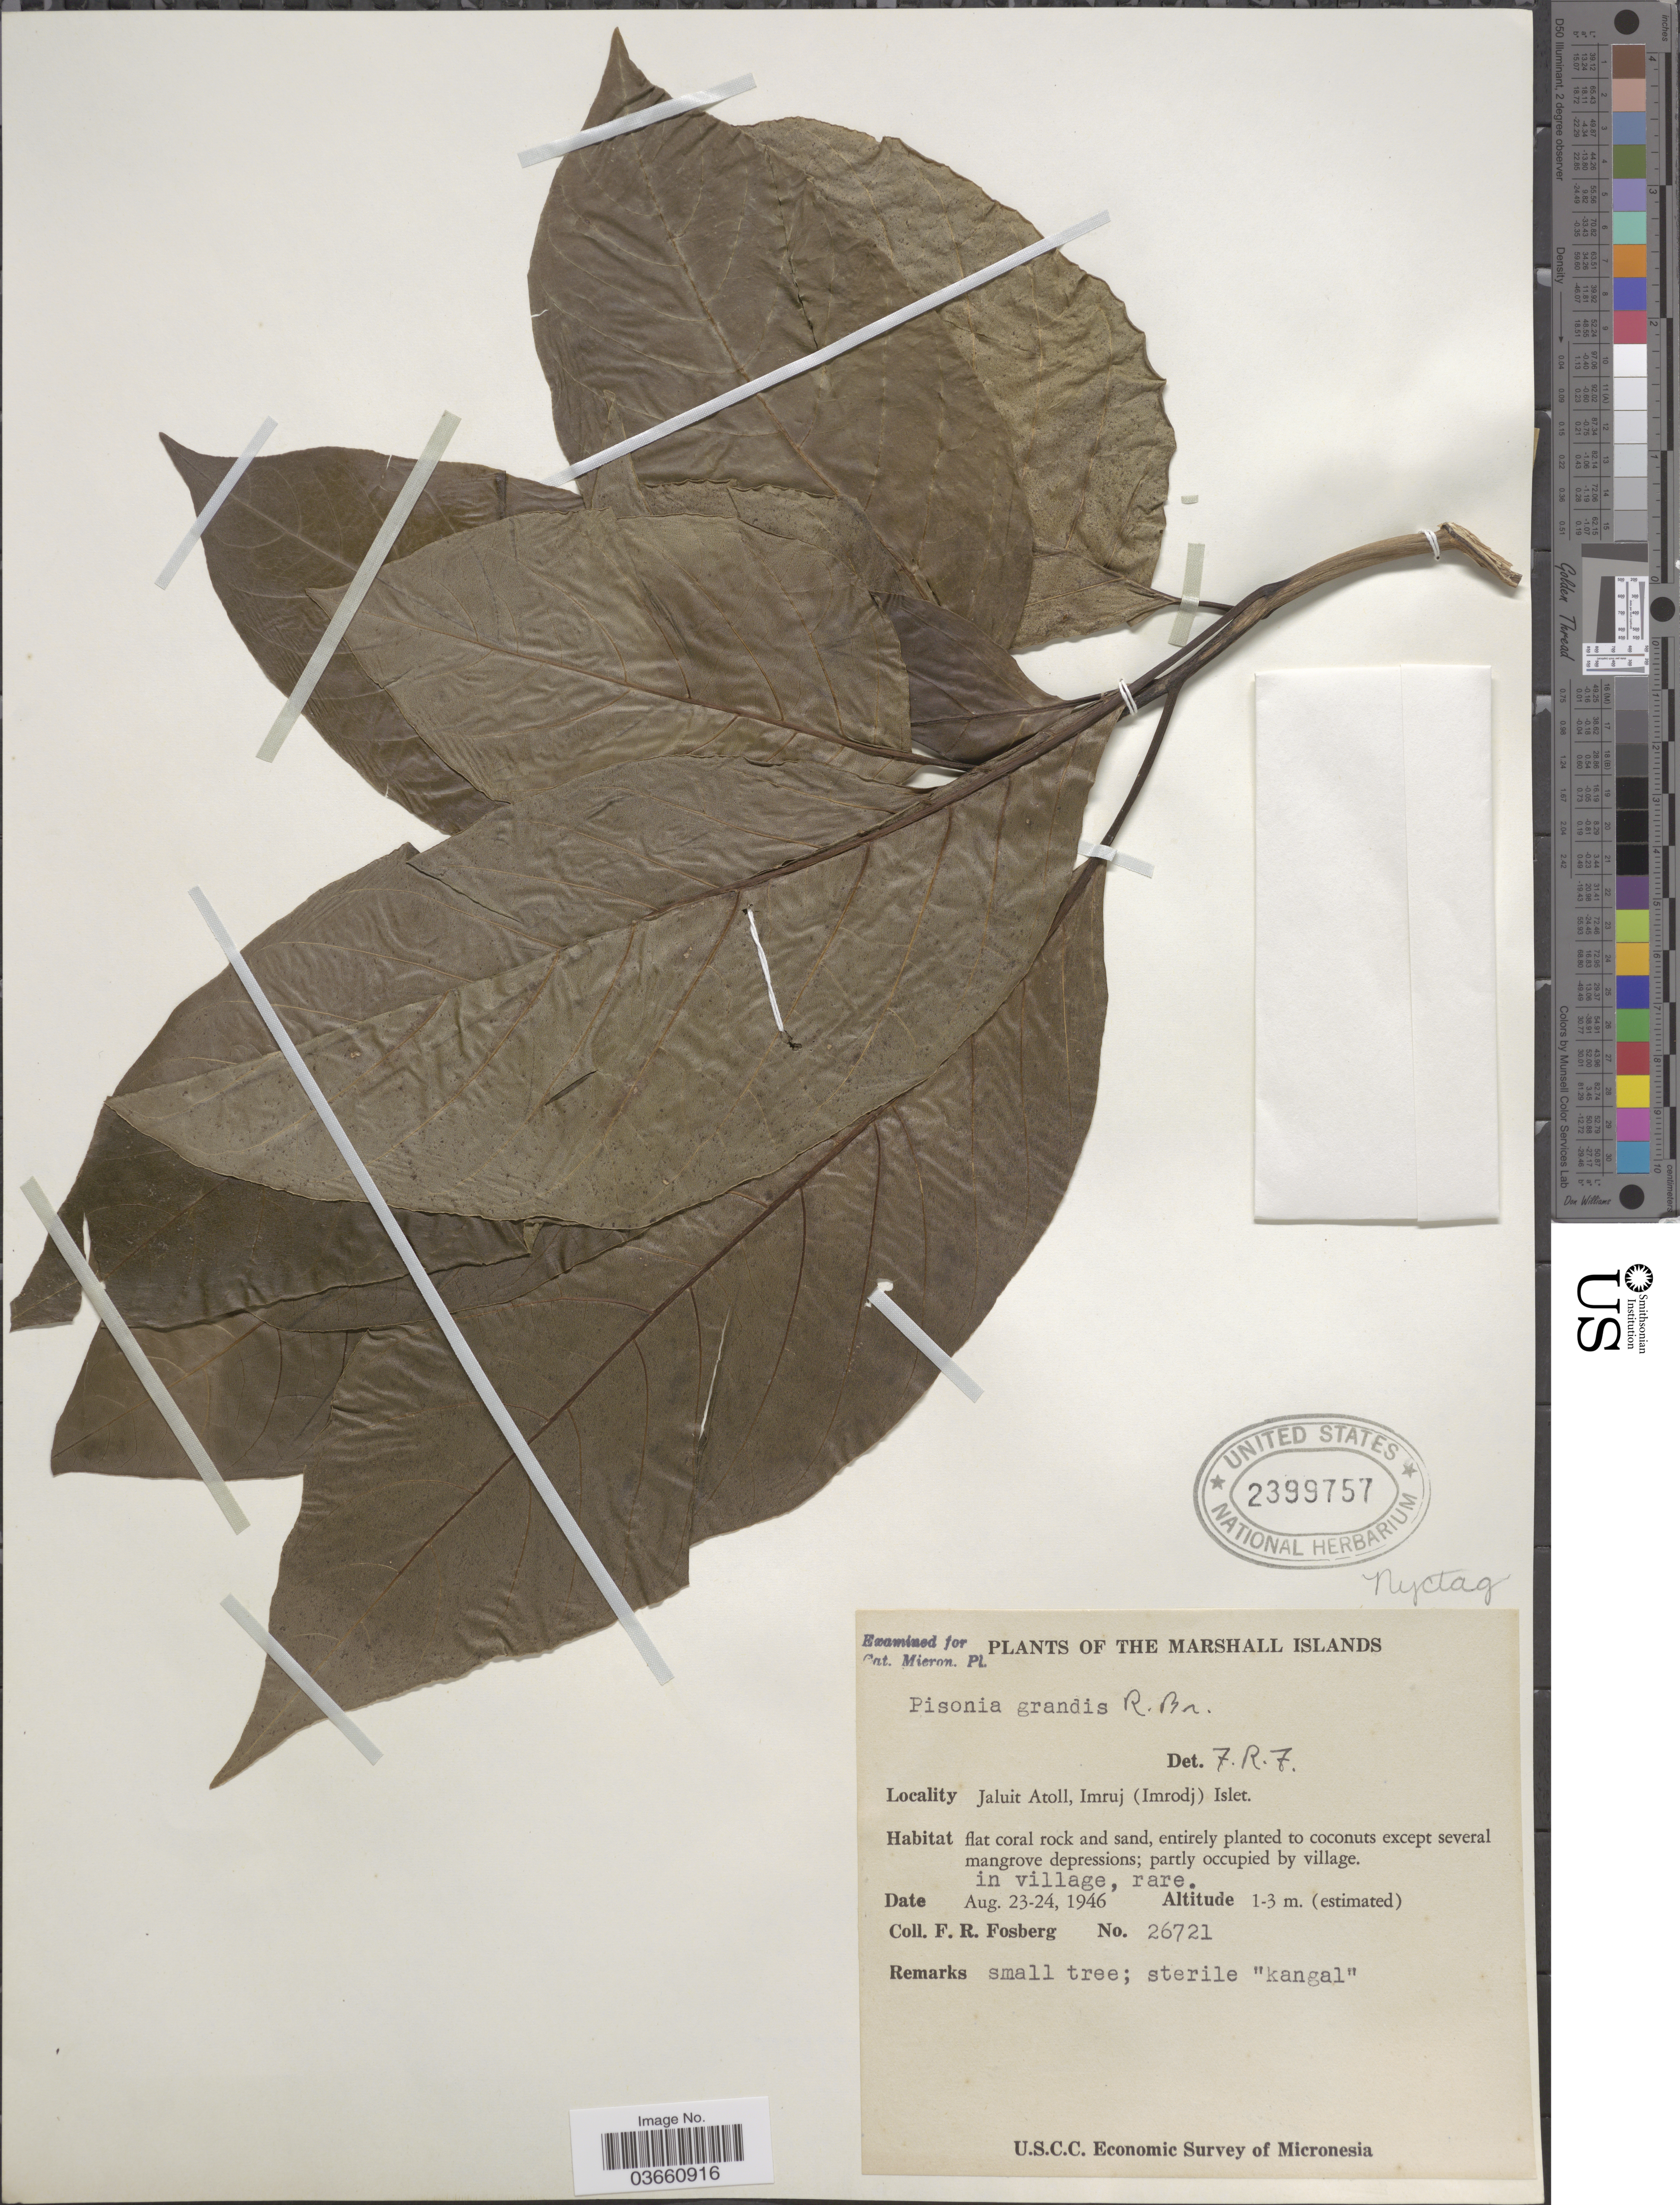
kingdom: Plantae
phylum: Tracheophyta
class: Magnoliopsida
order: Caryophyllales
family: Nyctaginaceae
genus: Pisonia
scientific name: Pisonia grandis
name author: R. Br.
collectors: F. R. Fosberg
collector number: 26721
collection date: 1946-08-23/1946-08-24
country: Marshall Islands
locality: Jaluit Atoll, Imruj (Imrodj) Islet.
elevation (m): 1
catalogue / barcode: US 2399757